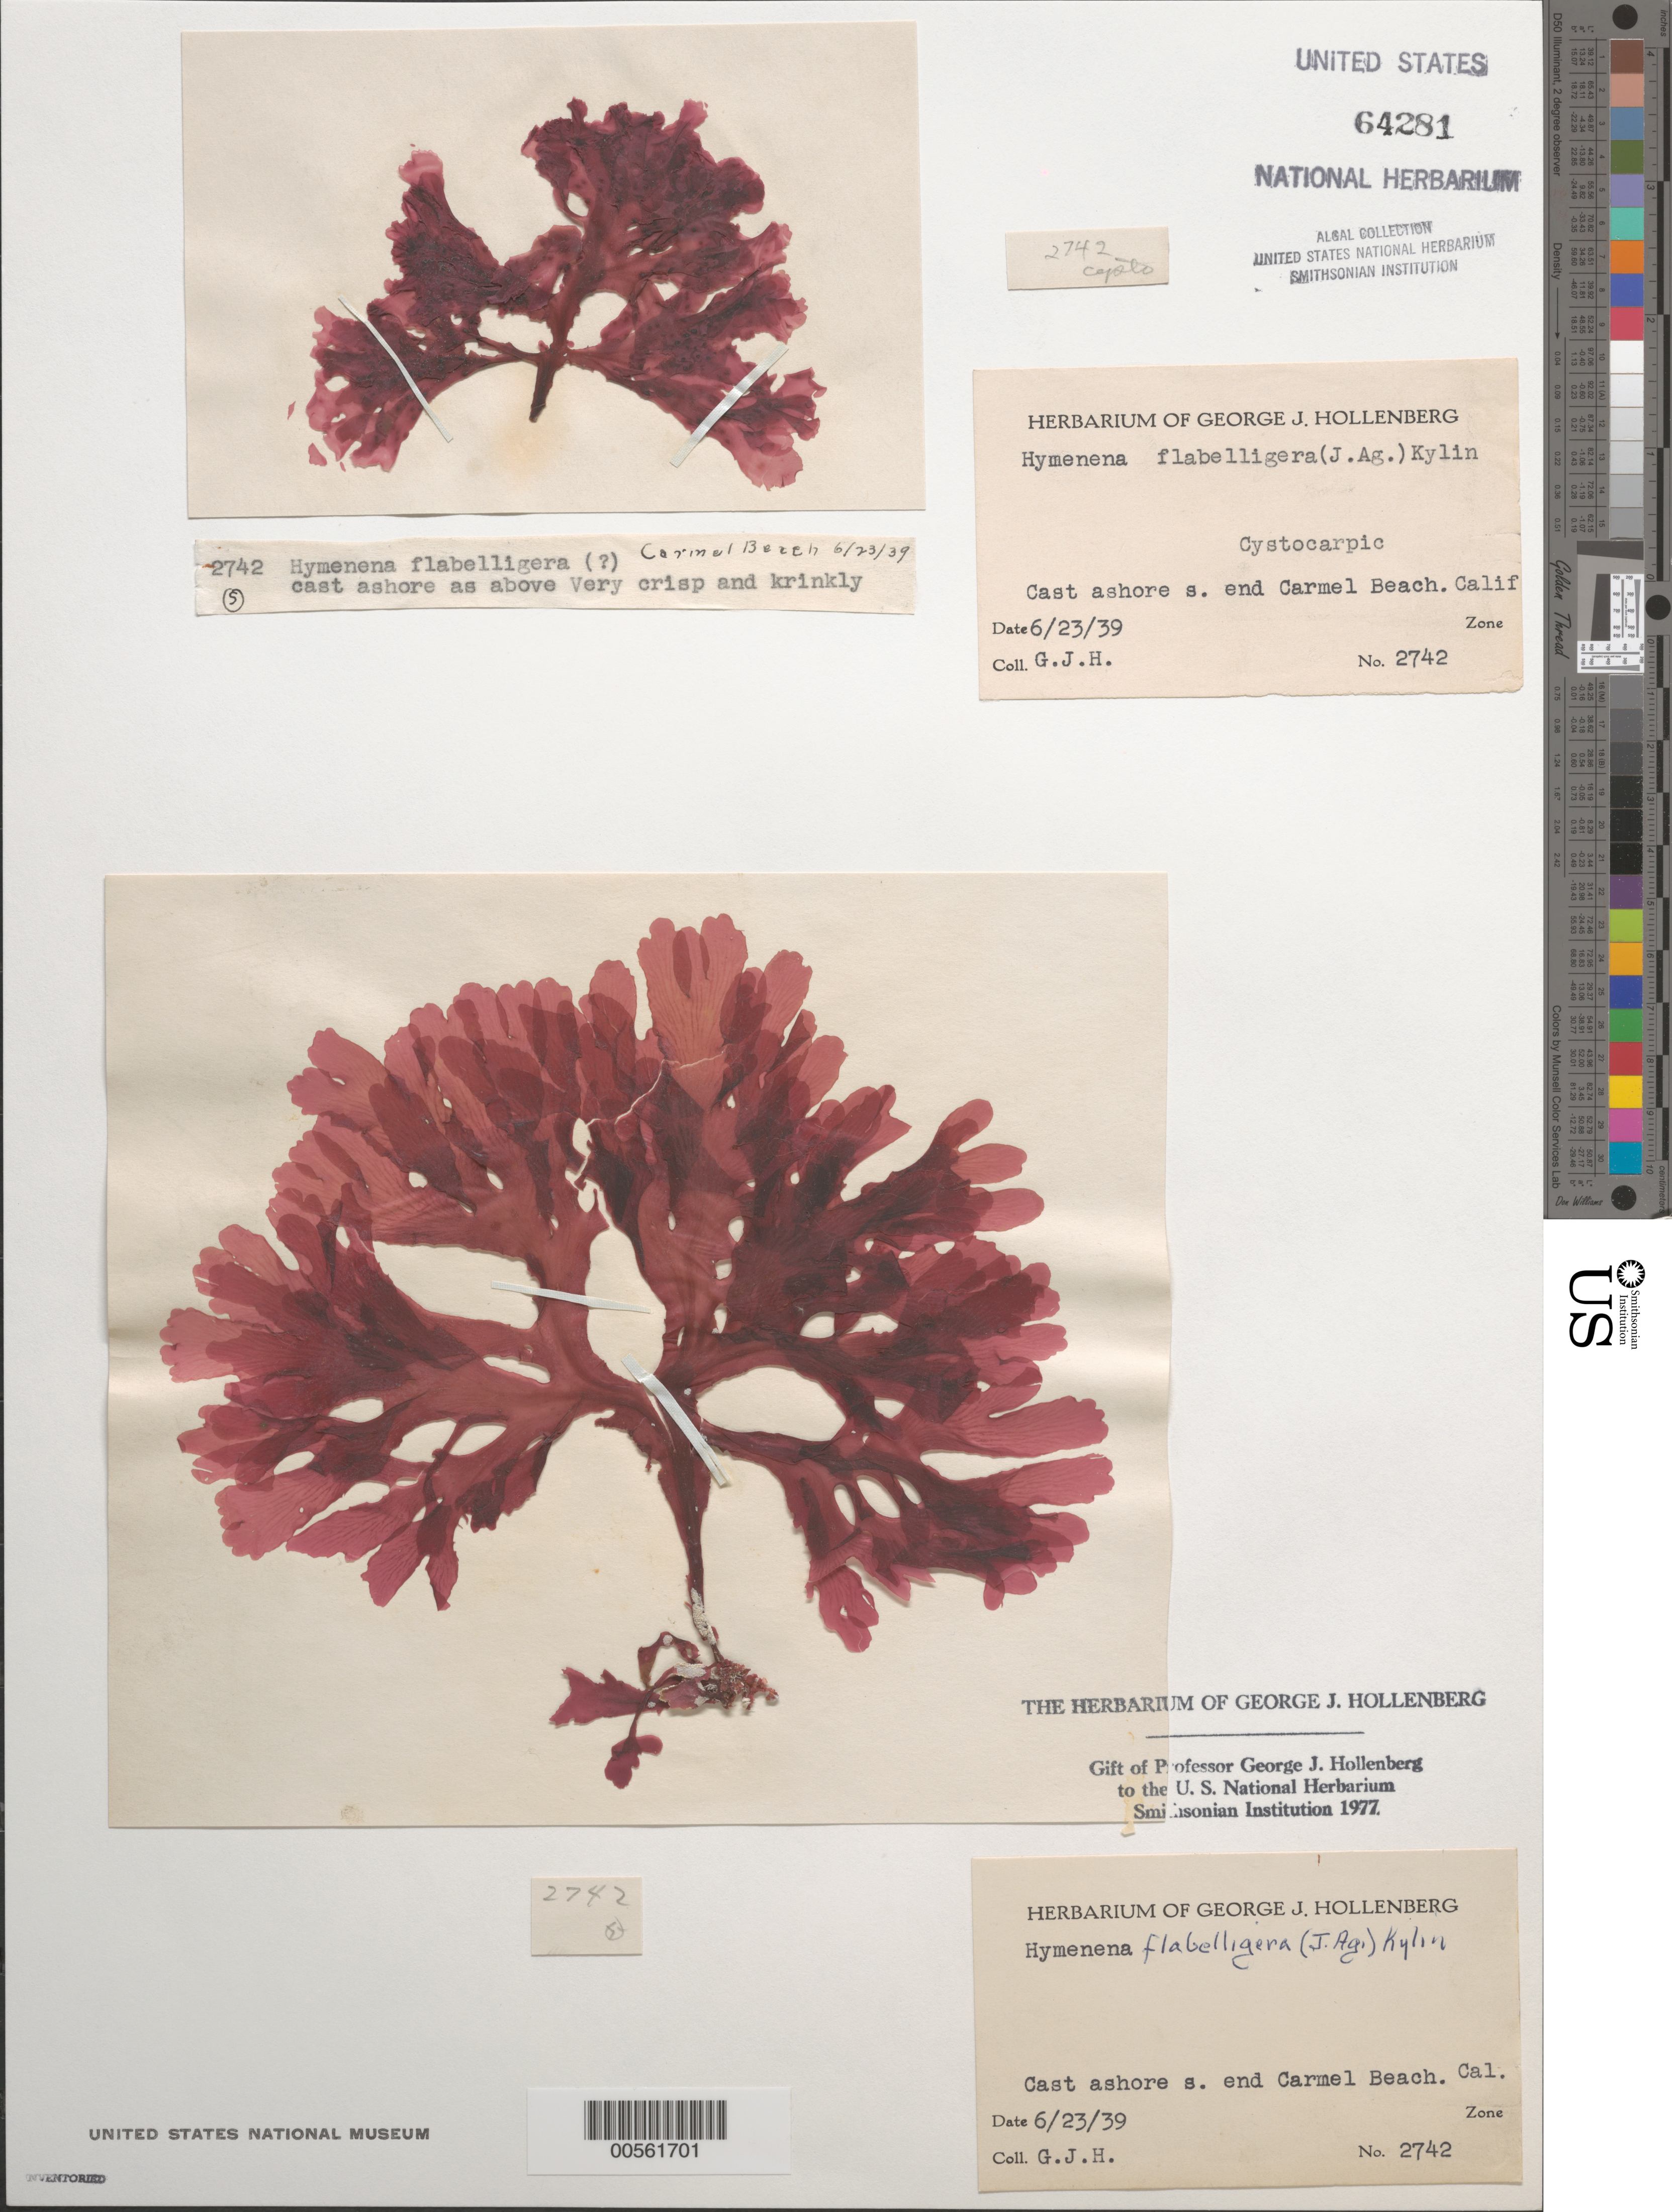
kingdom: Plantae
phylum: Rhodophyta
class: Florideophyceae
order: Ceramiales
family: Delesseriaceae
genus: Hymenena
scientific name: Hymenena flabelligera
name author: (J. Agardh) Kylin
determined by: Hollenberg, George J.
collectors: G. Hollenberg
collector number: GJH 2742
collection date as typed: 23 Jun 1939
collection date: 1939-06-23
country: United States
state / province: California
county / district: Monterey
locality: Carmel Beach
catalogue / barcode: US 64281